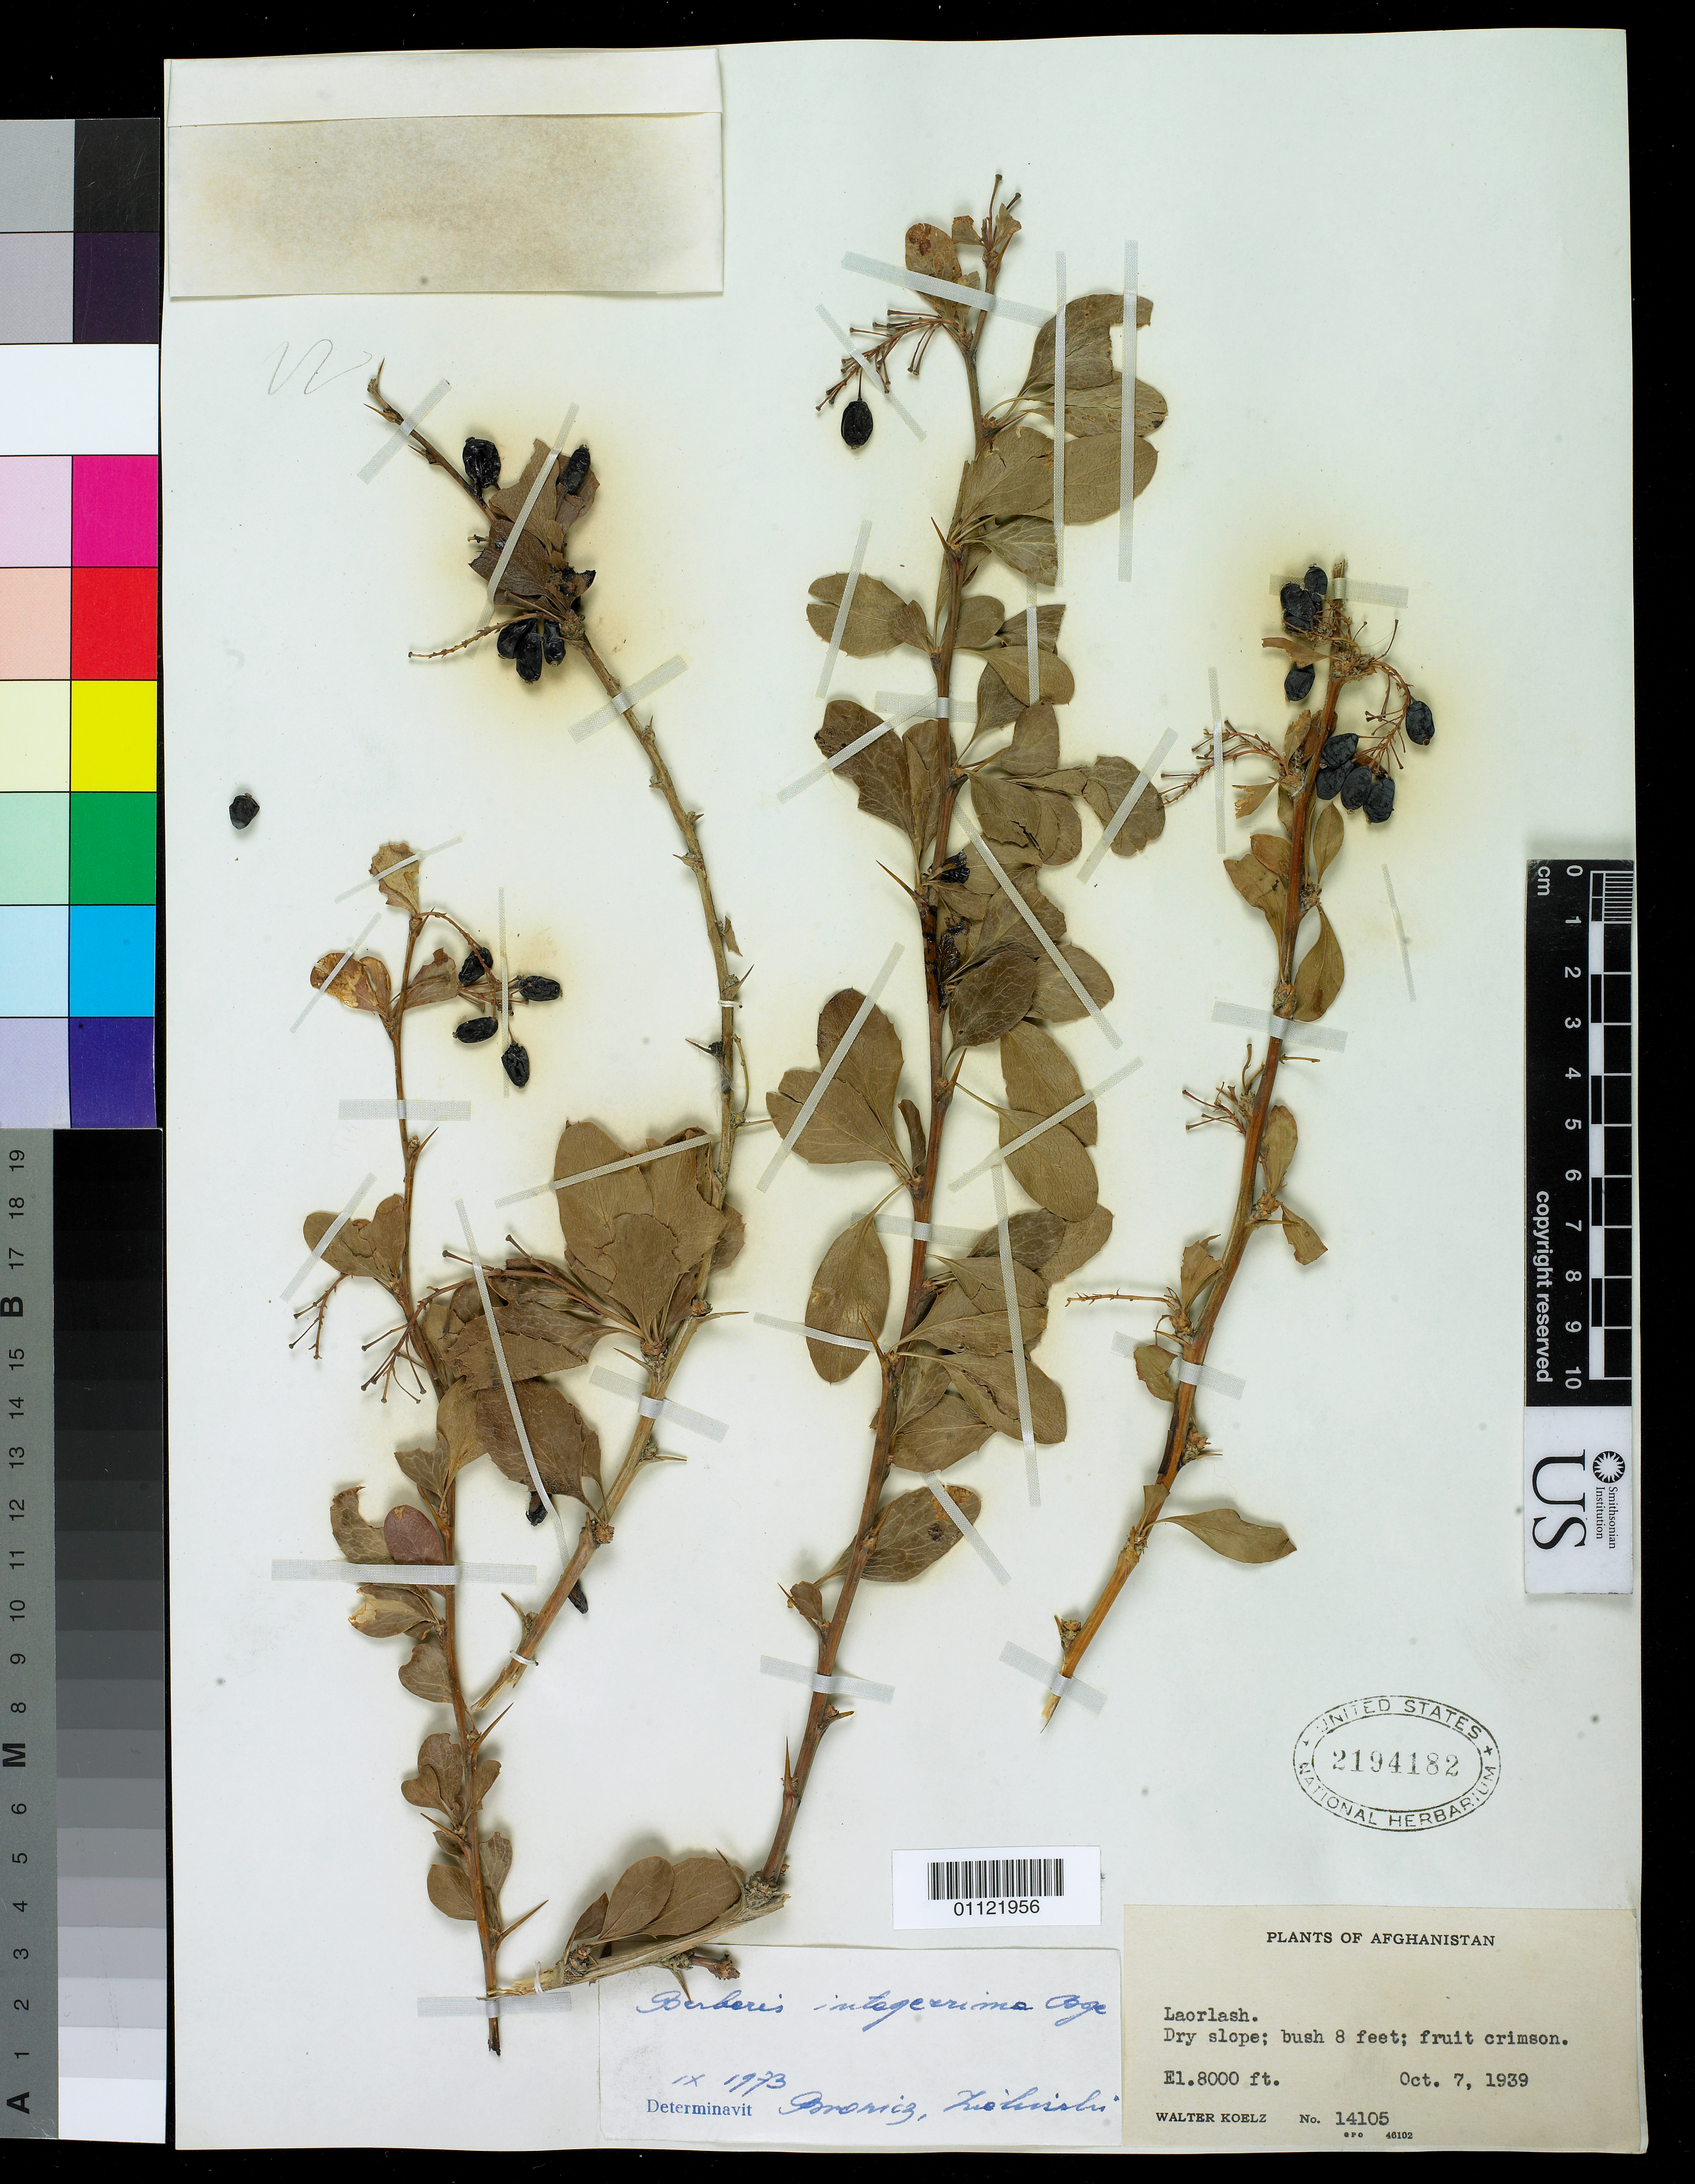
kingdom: Plantae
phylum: Tracheophyta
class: Magnoliopsida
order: Ranunculales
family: Berberidaceae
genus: Berberis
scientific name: Berberis integerrima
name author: Bunge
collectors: W. N. Koelz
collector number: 14105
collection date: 1939-10-07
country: Afghanistan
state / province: Faryab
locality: Laorlash, Dry slope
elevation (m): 2438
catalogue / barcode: US 2194182